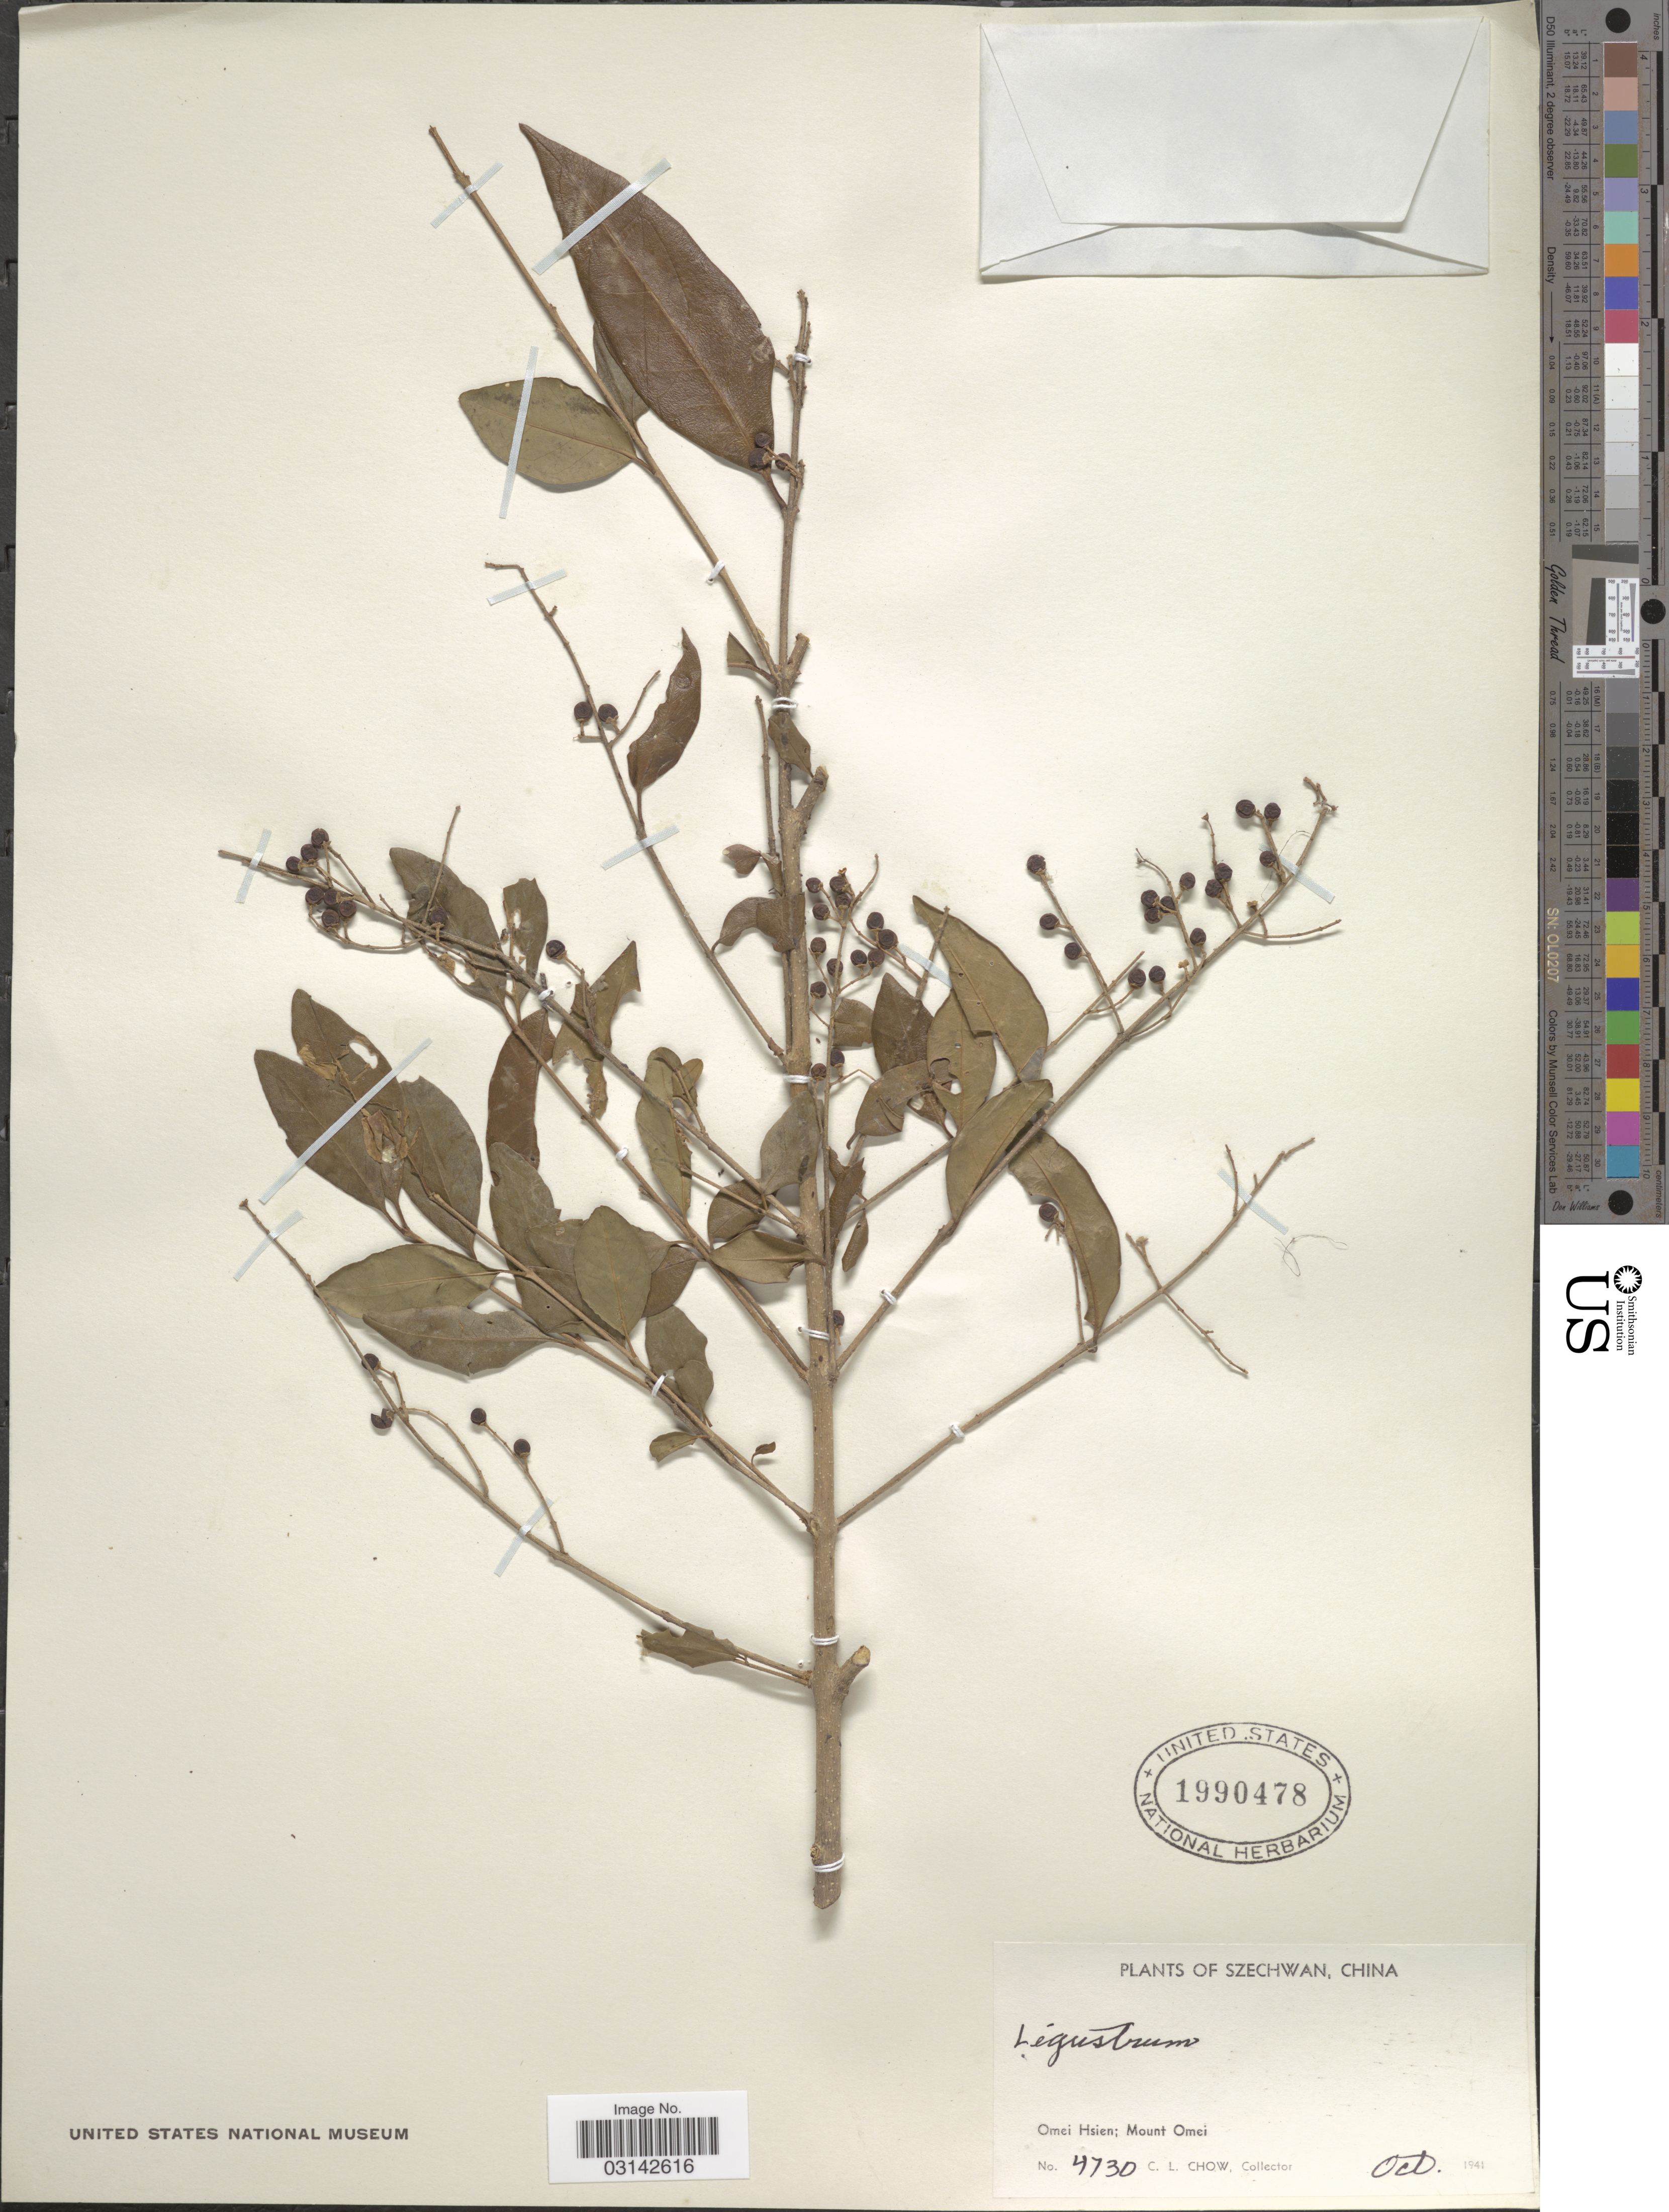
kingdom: Plantae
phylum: Tracheophyta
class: Magnoliopsida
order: Lamiales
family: Oleaceae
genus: Ligustrum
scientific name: Ligustrum sp.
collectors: C. Chow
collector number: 4730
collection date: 1941-10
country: China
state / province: Sichuan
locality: Szechwan, Omei Hsien; Mount Omei.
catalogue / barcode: US 1990478